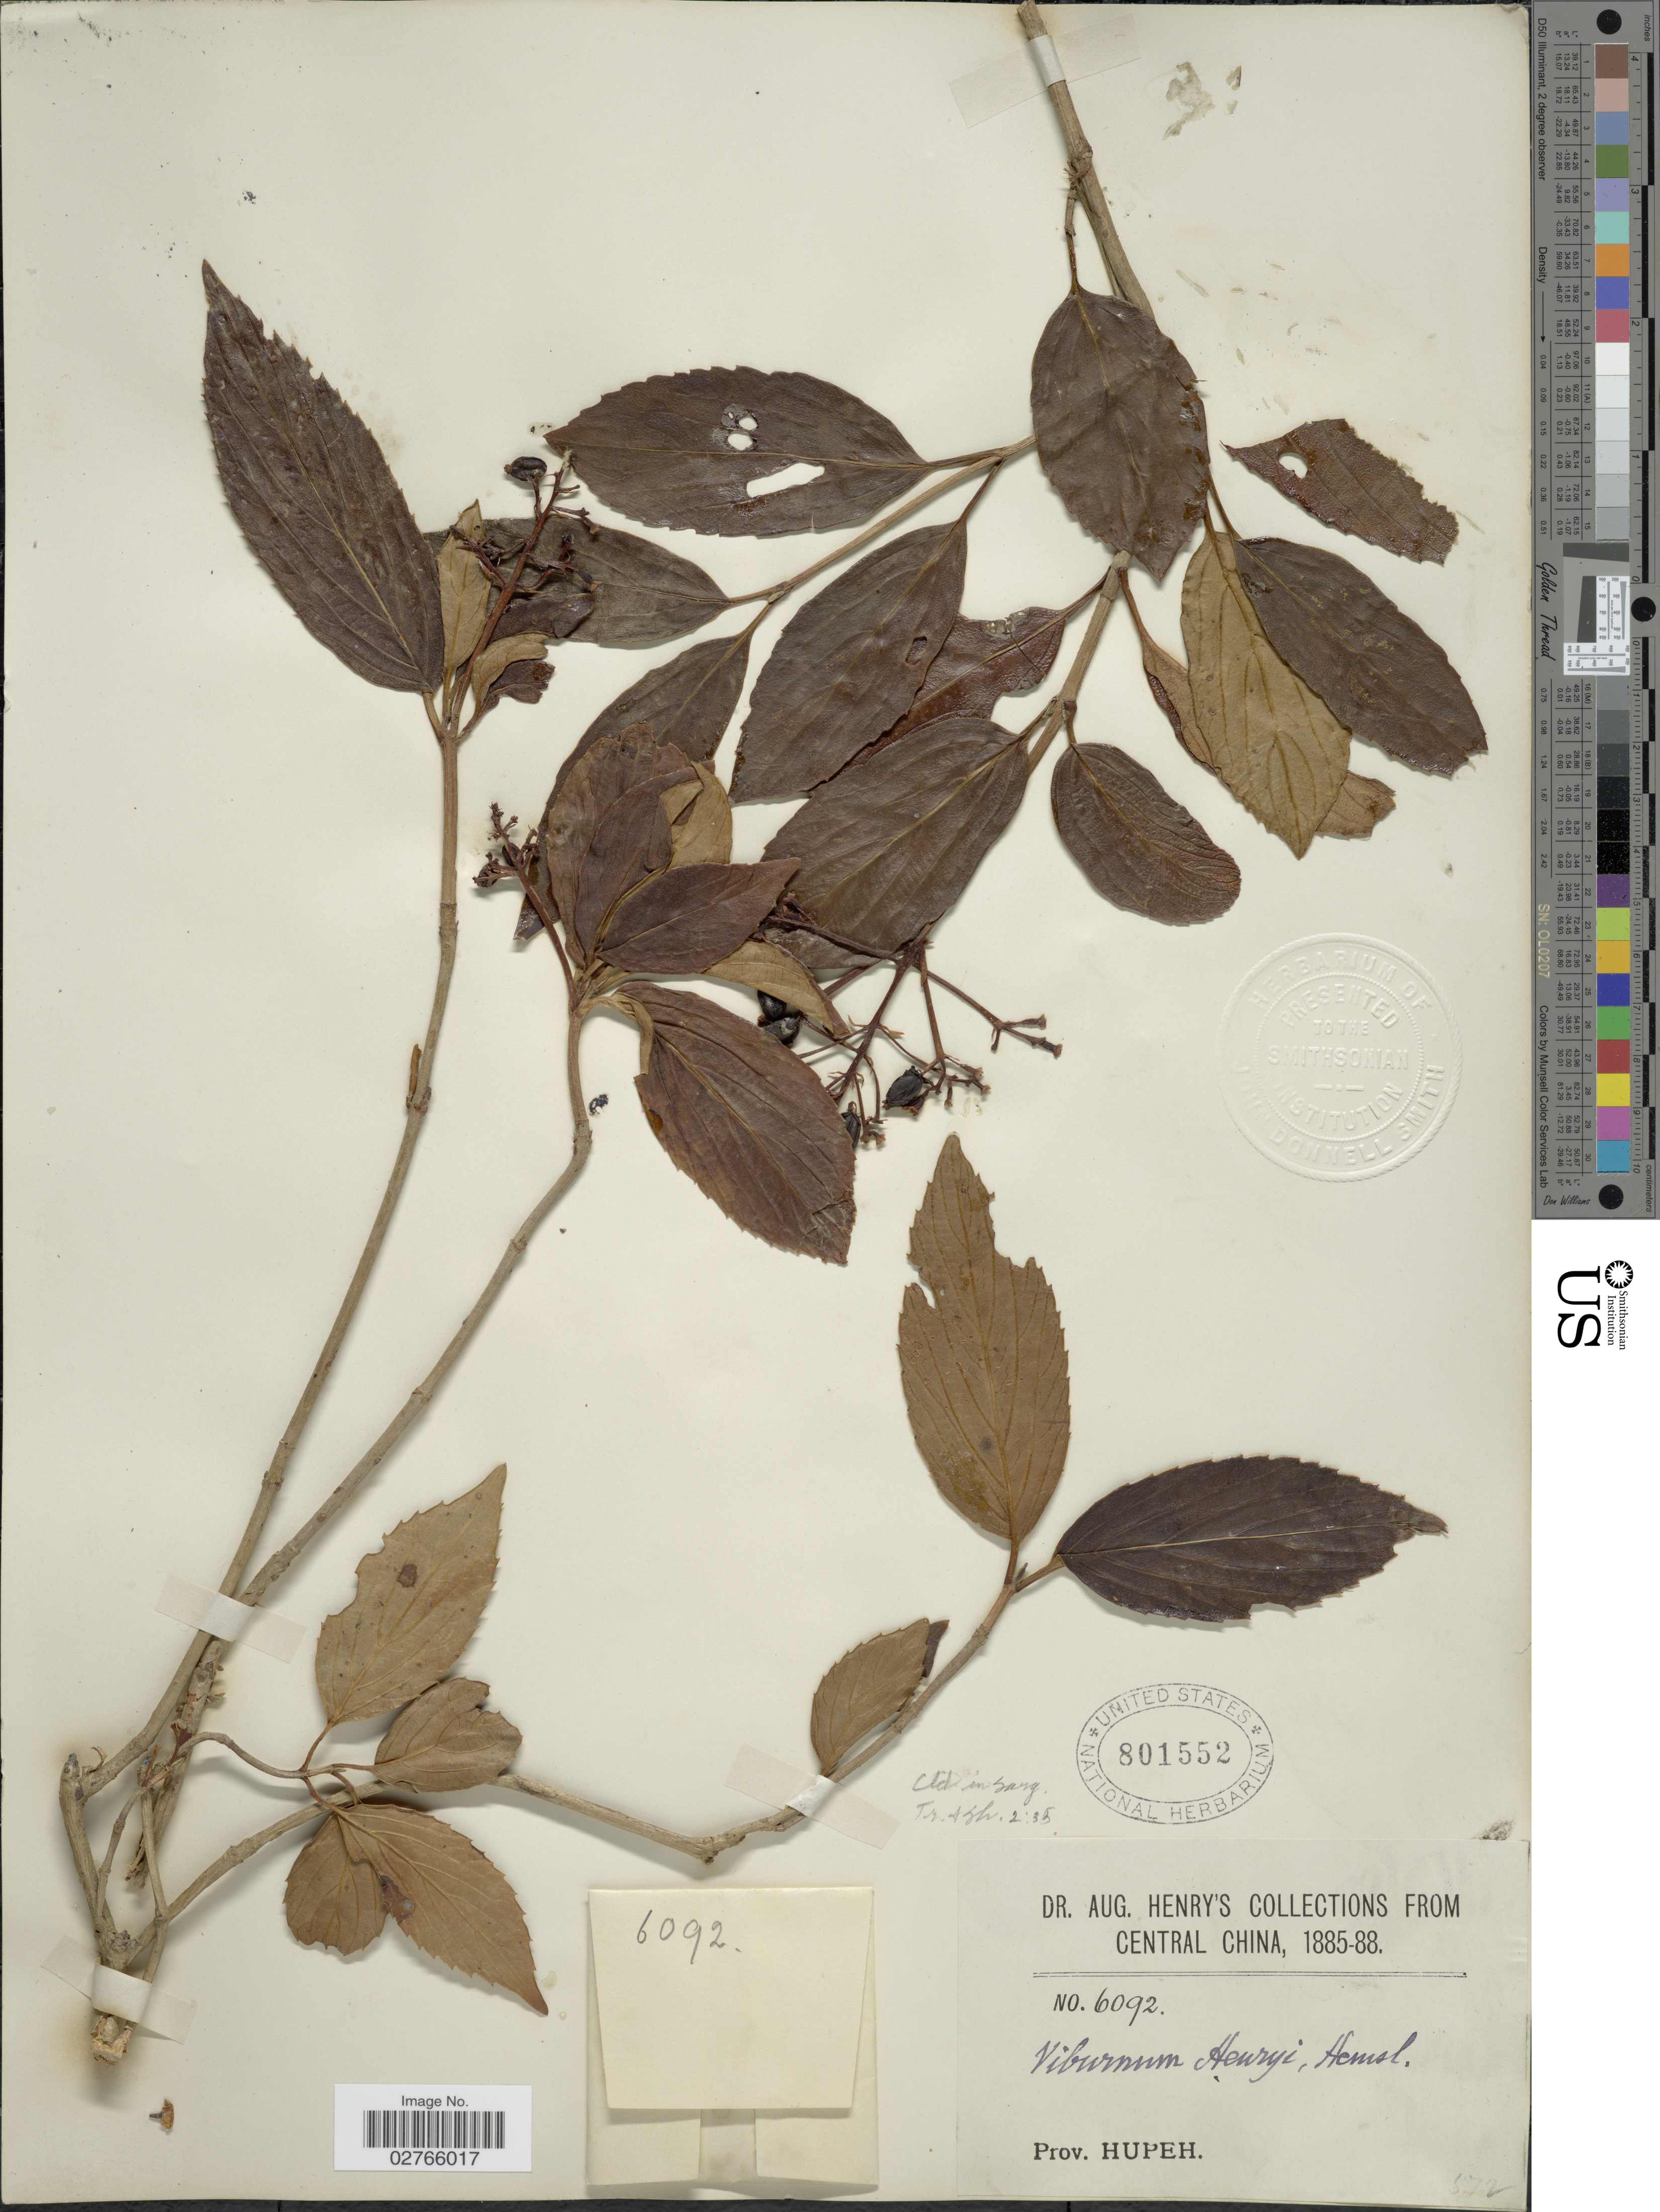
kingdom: Plantae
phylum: Tracheophyta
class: Magnoliopsida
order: Dipsacales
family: Viburnaceae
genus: Viburnum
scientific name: Viburnum henryi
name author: Hemsl. in F.B. Forbes & Hemsl.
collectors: A. Henry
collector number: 6092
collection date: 1885/1888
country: China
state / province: Hubei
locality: Central China,Prov. Hupeh.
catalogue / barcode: US 801552